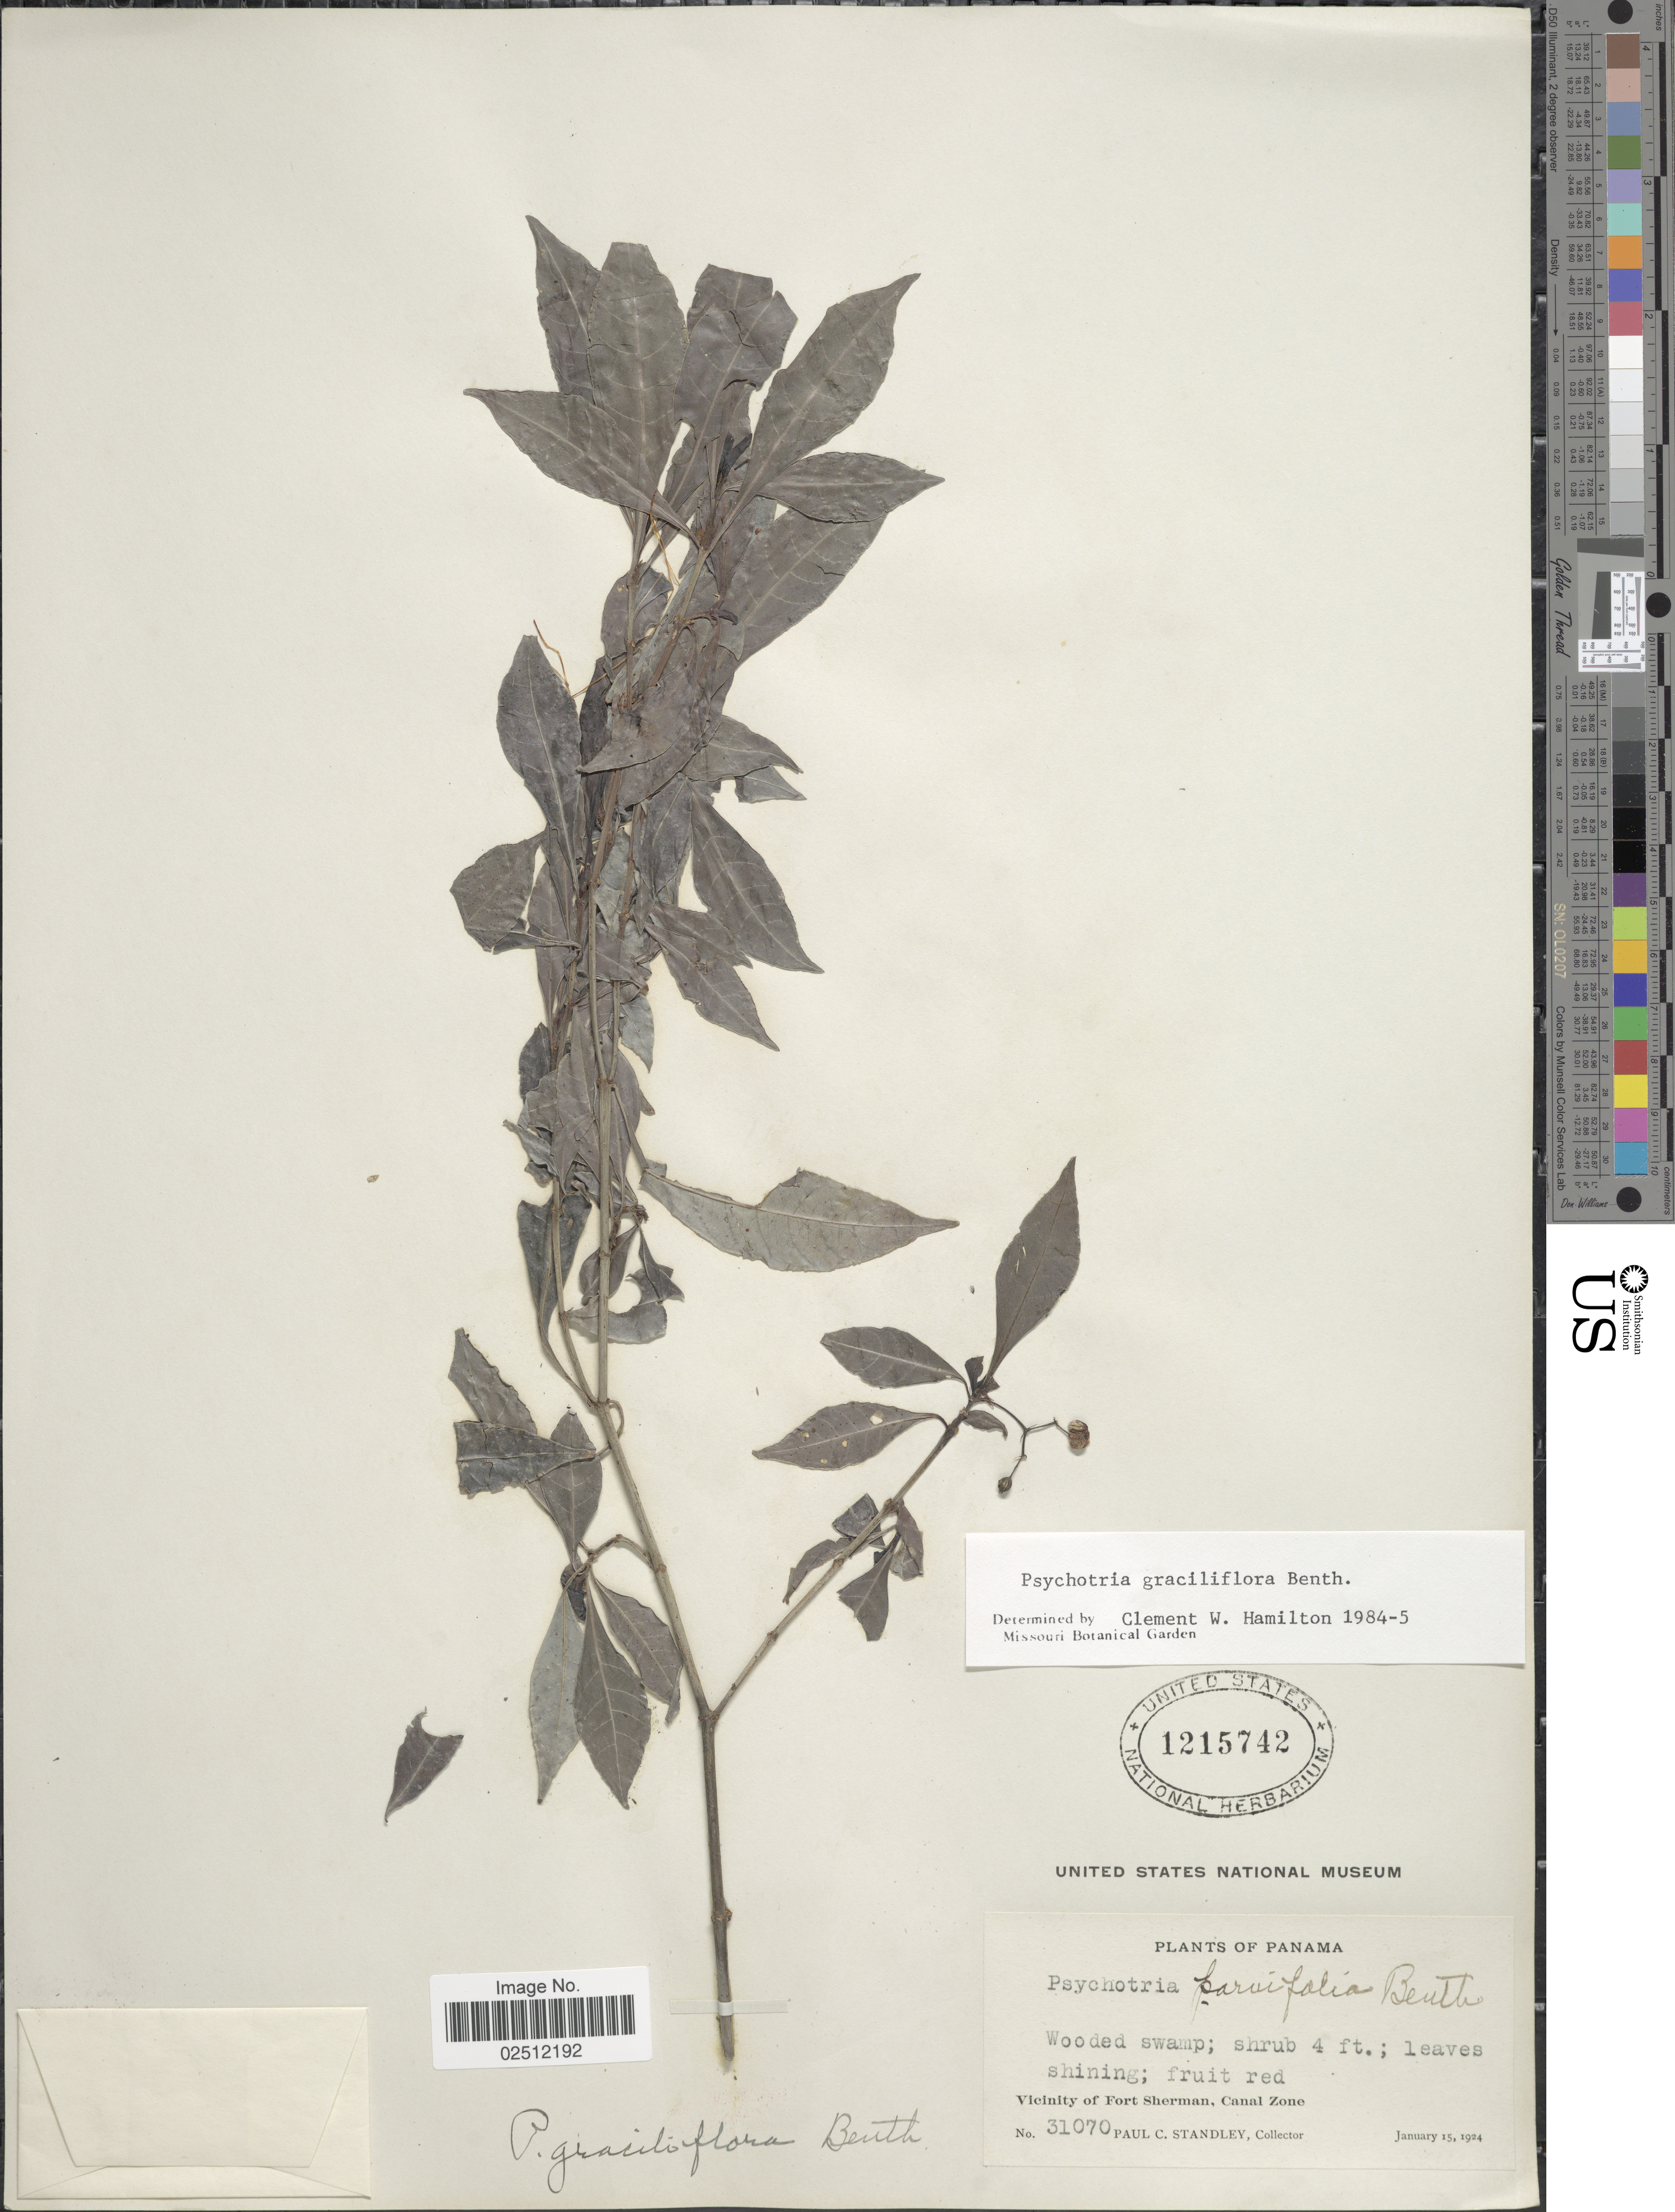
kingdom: Plantae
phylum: Tracheophyta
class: Magnoliopsida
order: Gentianales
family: Rubiaceae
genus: Psychotria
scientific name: Psychotria graciliflora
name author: Benth.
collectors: P. C. Standley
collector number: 31070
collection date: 1924-01-15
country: Panama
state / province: Colón / Panamá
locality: Wooded swamp; Vicinity of Fort Sherman, Canal Zone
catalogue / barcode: US 1215742